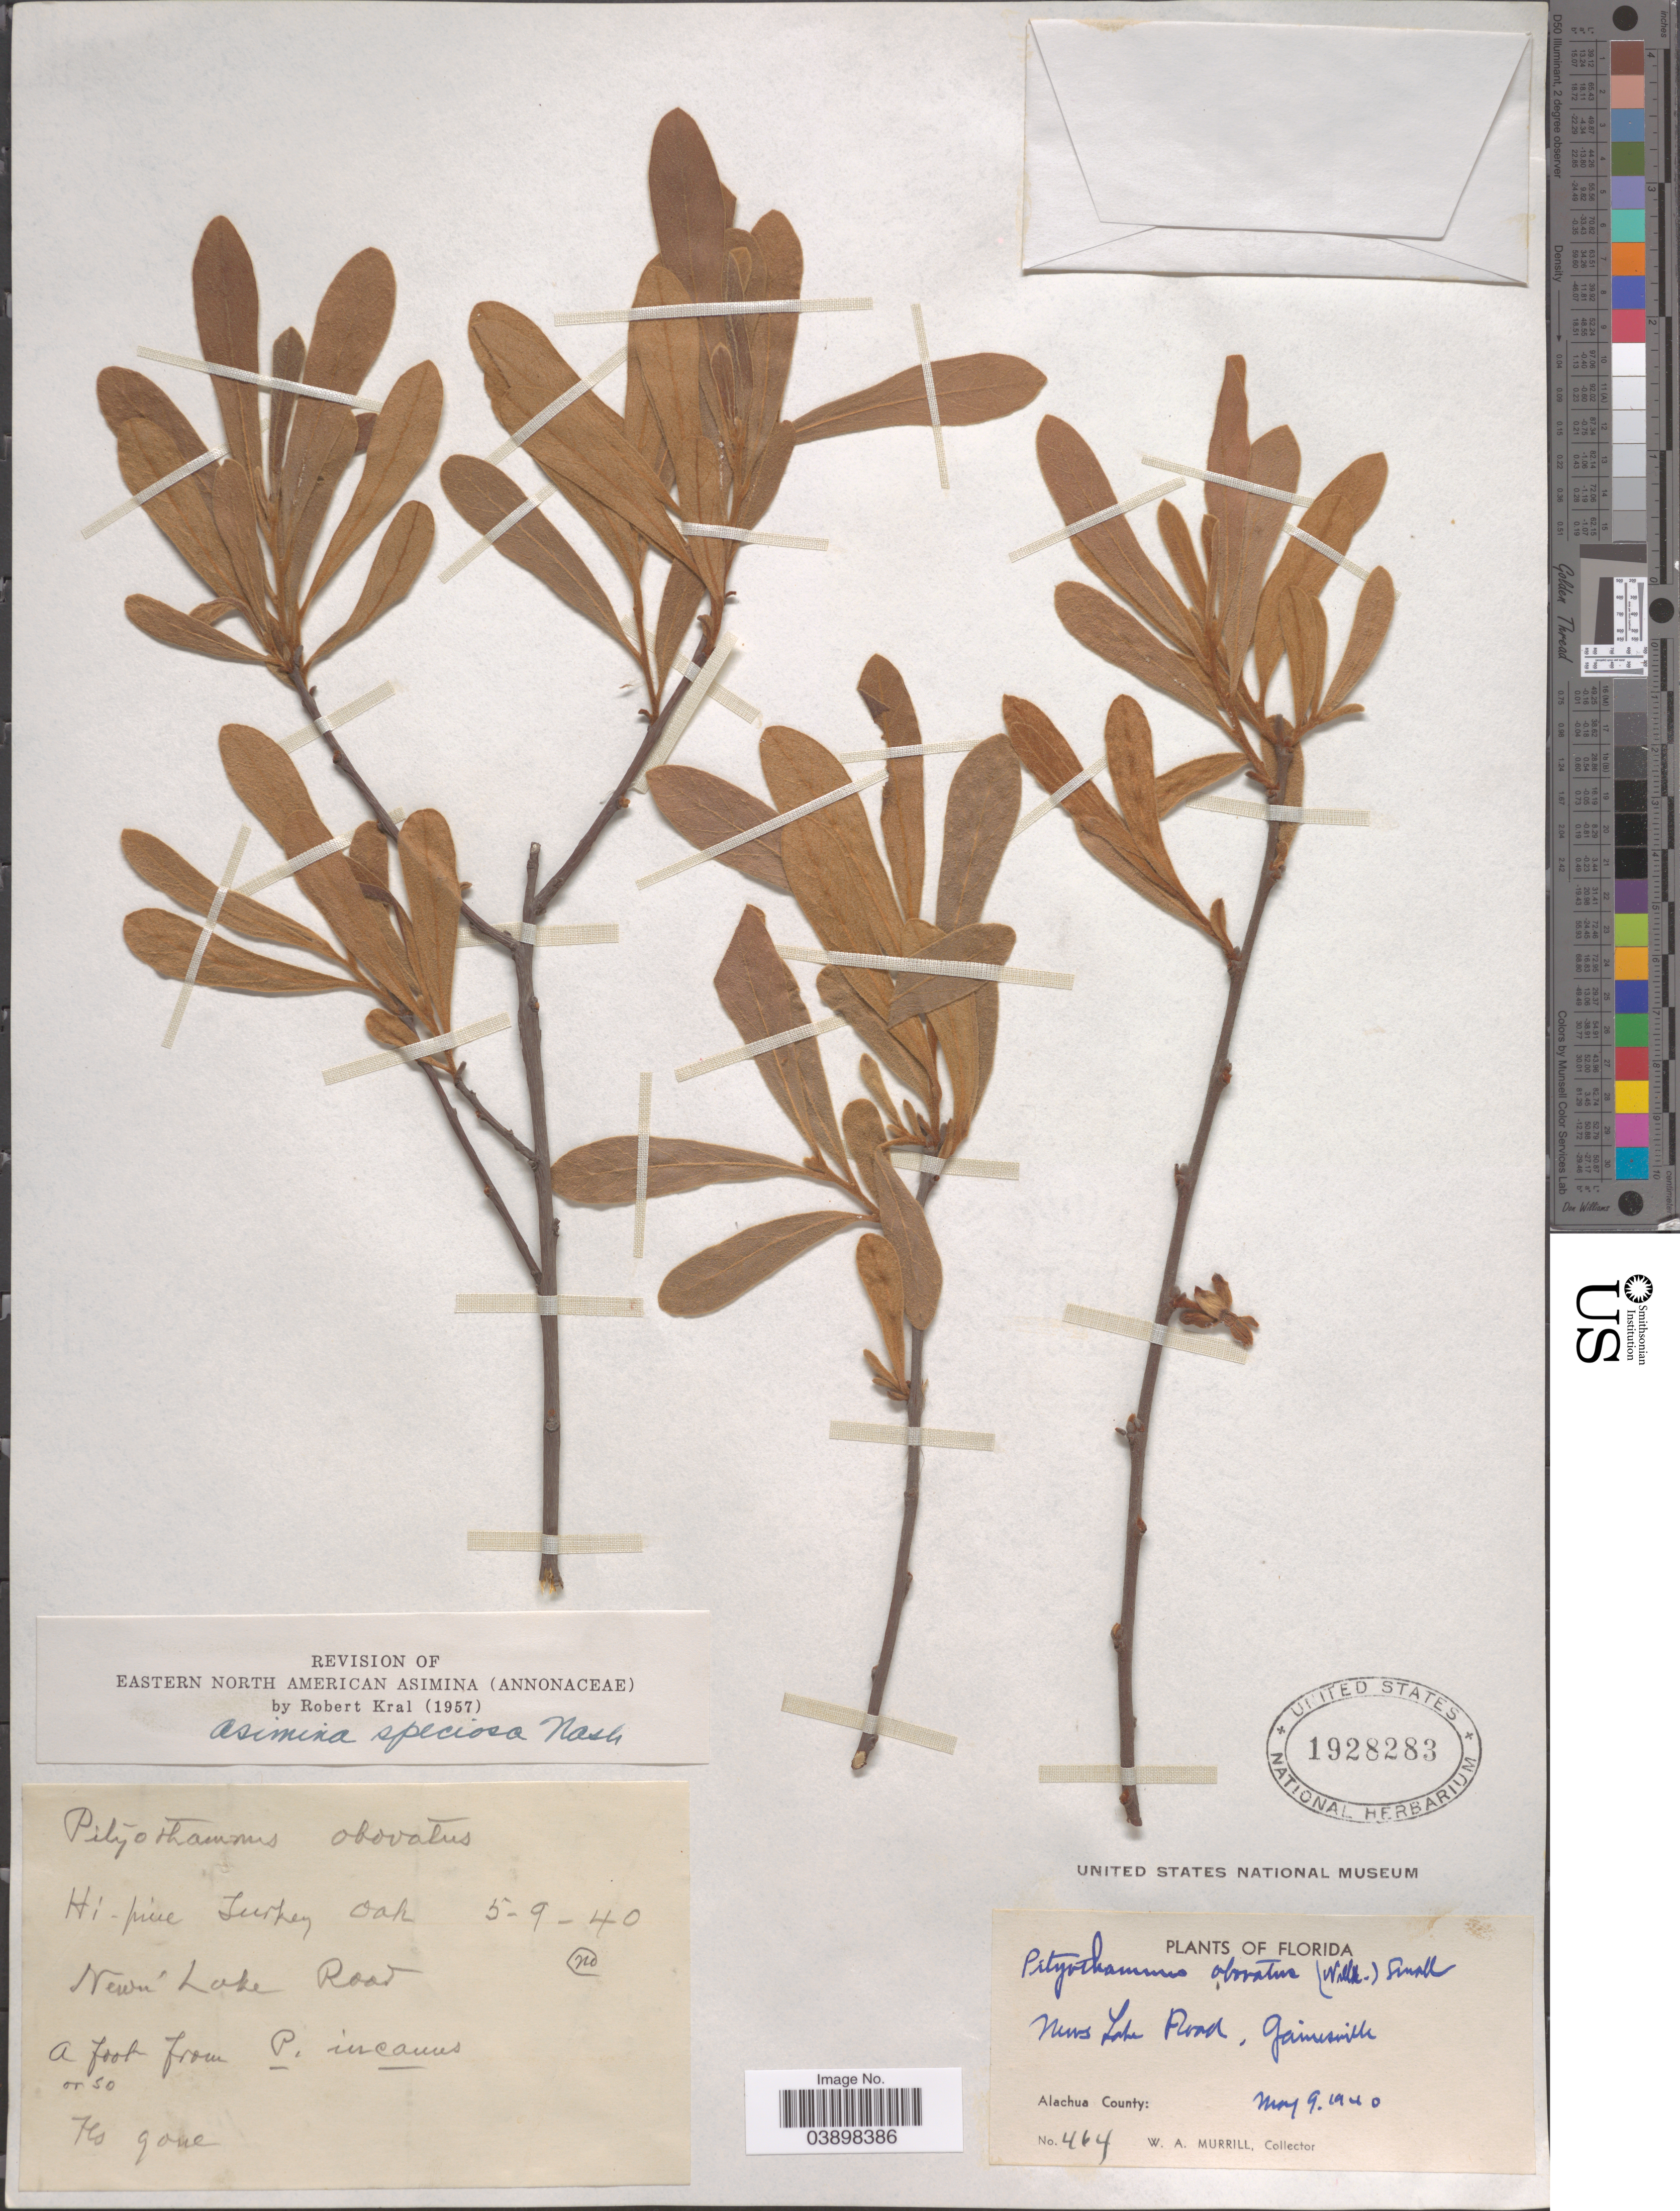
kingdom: Plantae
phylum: Tracheophyta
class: Magnoliopsida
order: Magnoliales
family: Annonaceae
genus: Asimina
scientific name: Asimina speciosa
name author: Nash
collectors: W. A. Murrill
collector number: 464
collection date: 1940-05-09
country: United States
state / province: Florida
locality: News Lake Pond, Gainesville. Alachua County.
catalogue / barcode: US 1928283